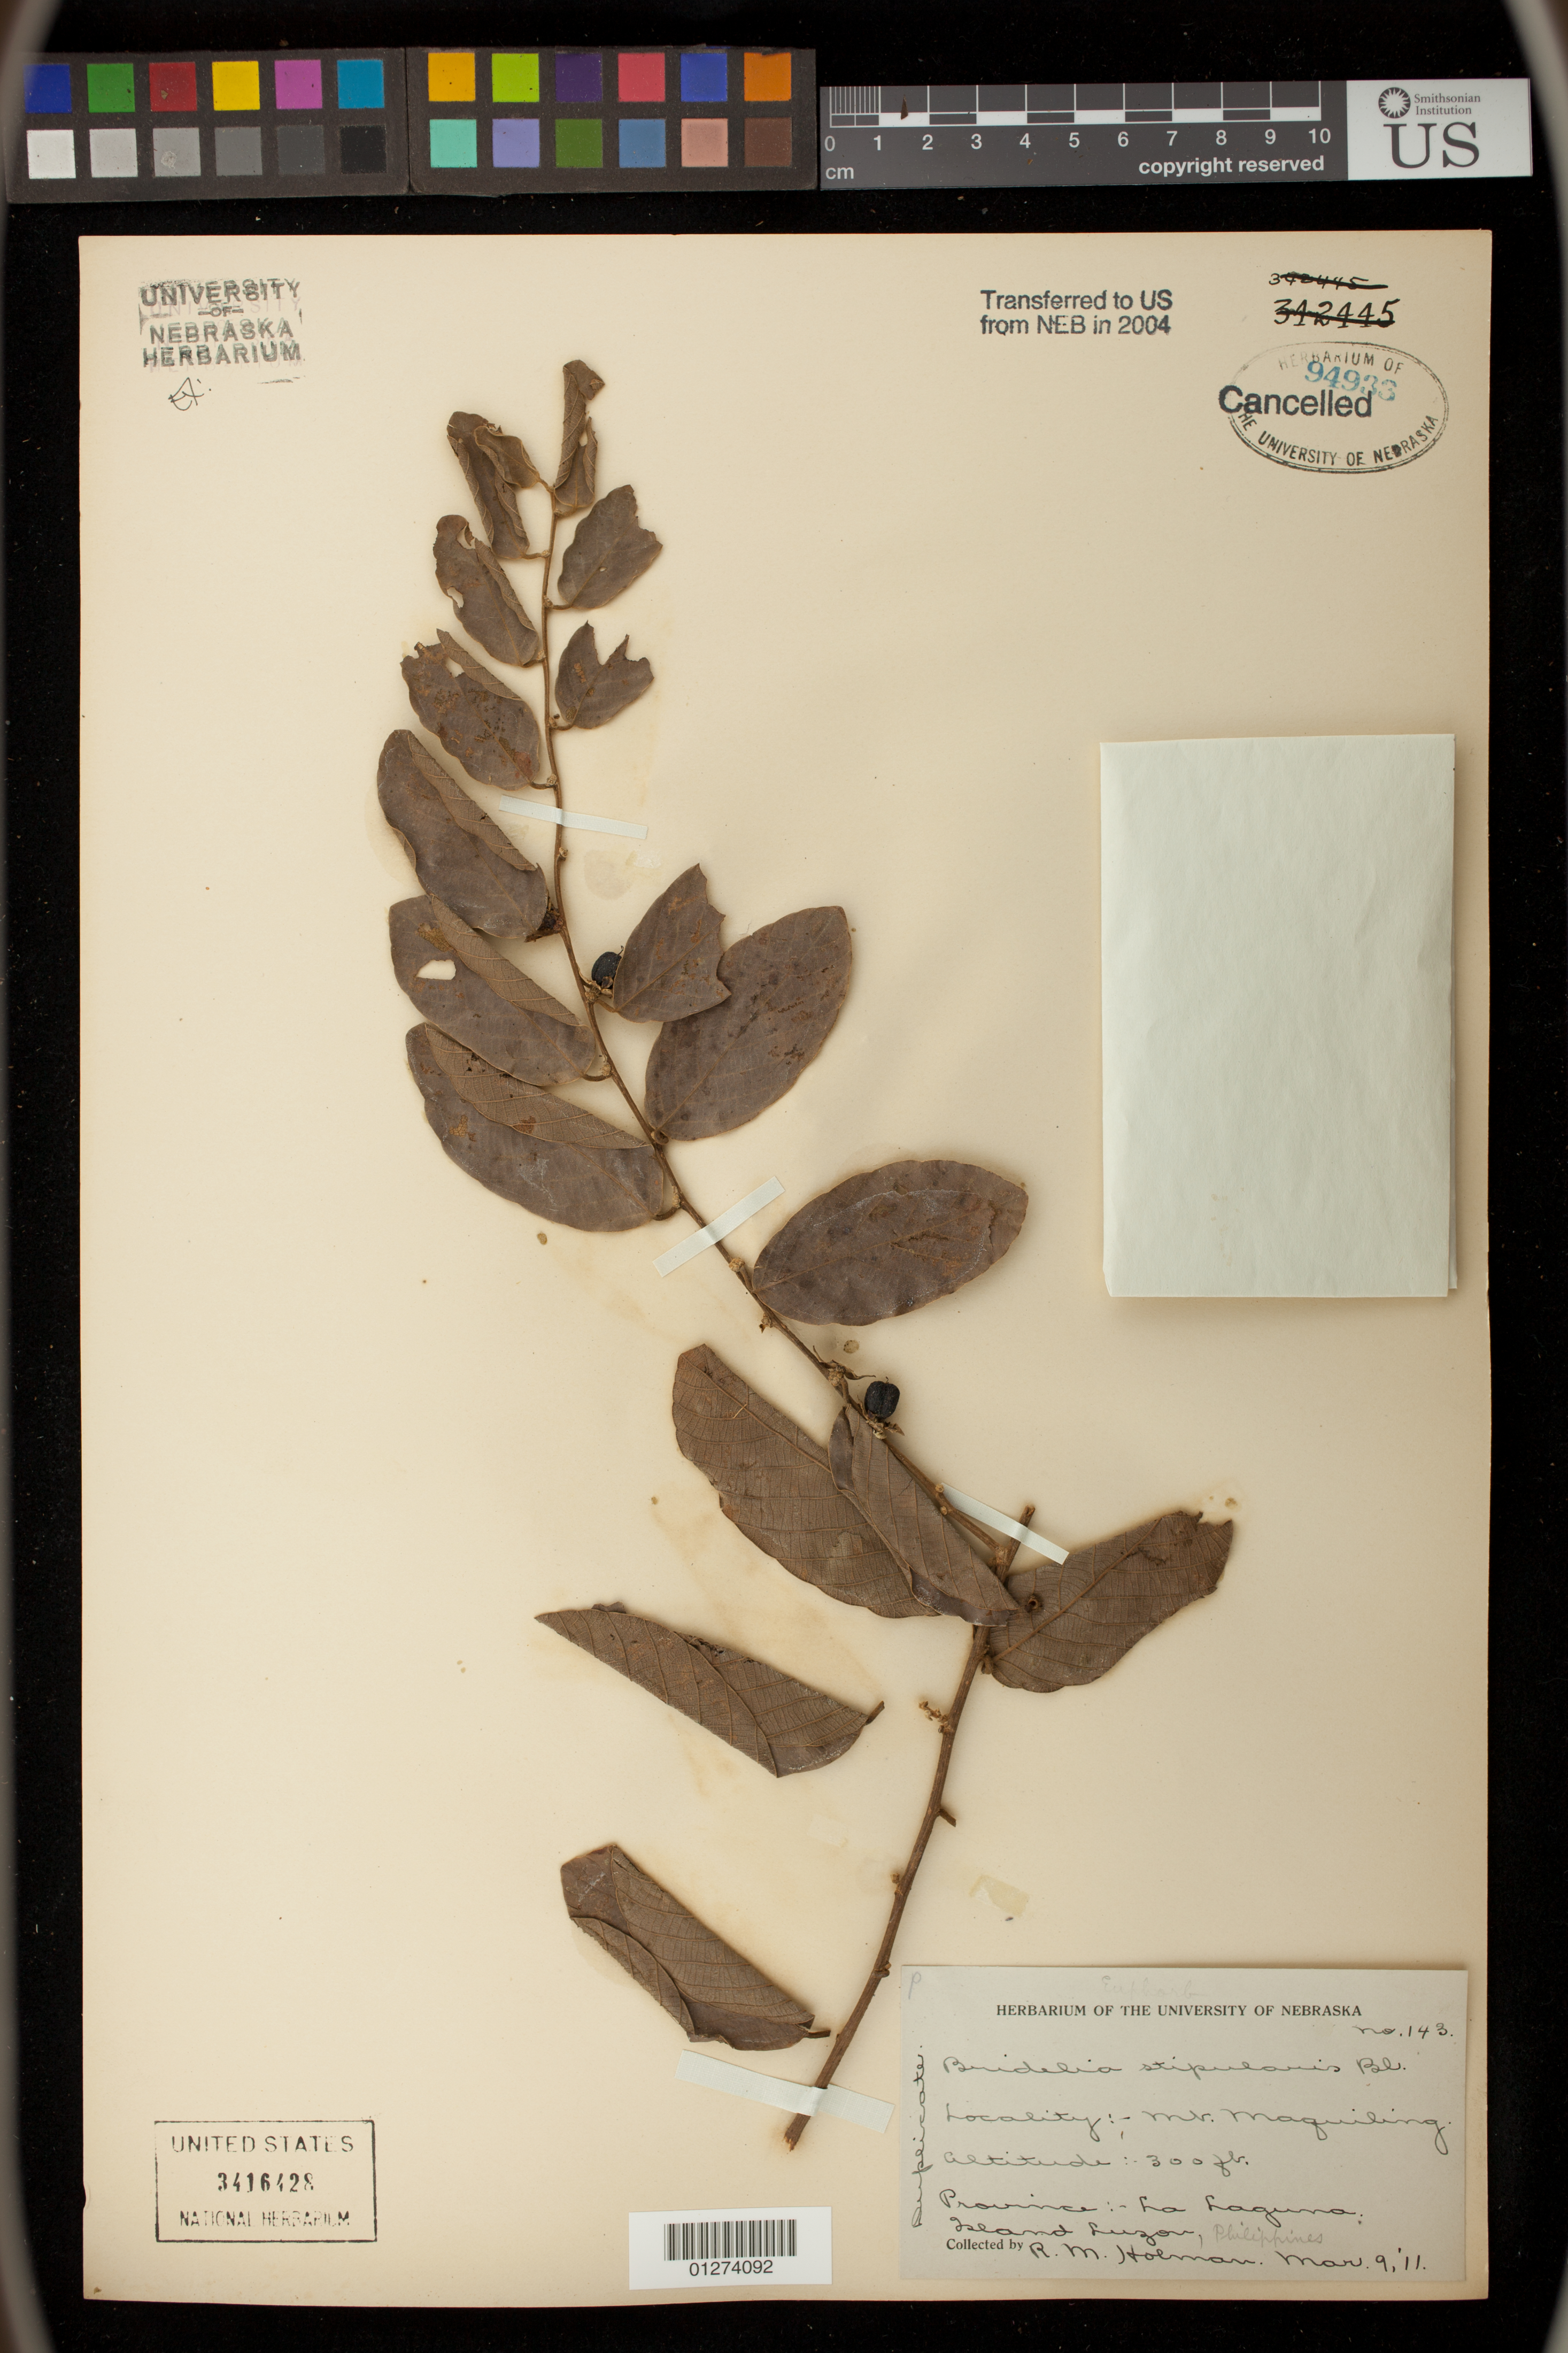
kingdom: Plantae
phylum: Tracheophyta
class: Magnoliopsida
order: Malpighiales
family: Phyllanthaceae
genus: Bridelia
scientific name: Bridelia stipularis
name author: (L.) Blume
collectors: R. Holman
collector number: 143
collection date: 1911-03-09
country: Philippines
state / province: Calabarzon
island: Luzon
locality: Mt. Maquiling, La Laguna, Luzon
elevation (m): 91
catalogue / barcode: US 3416428